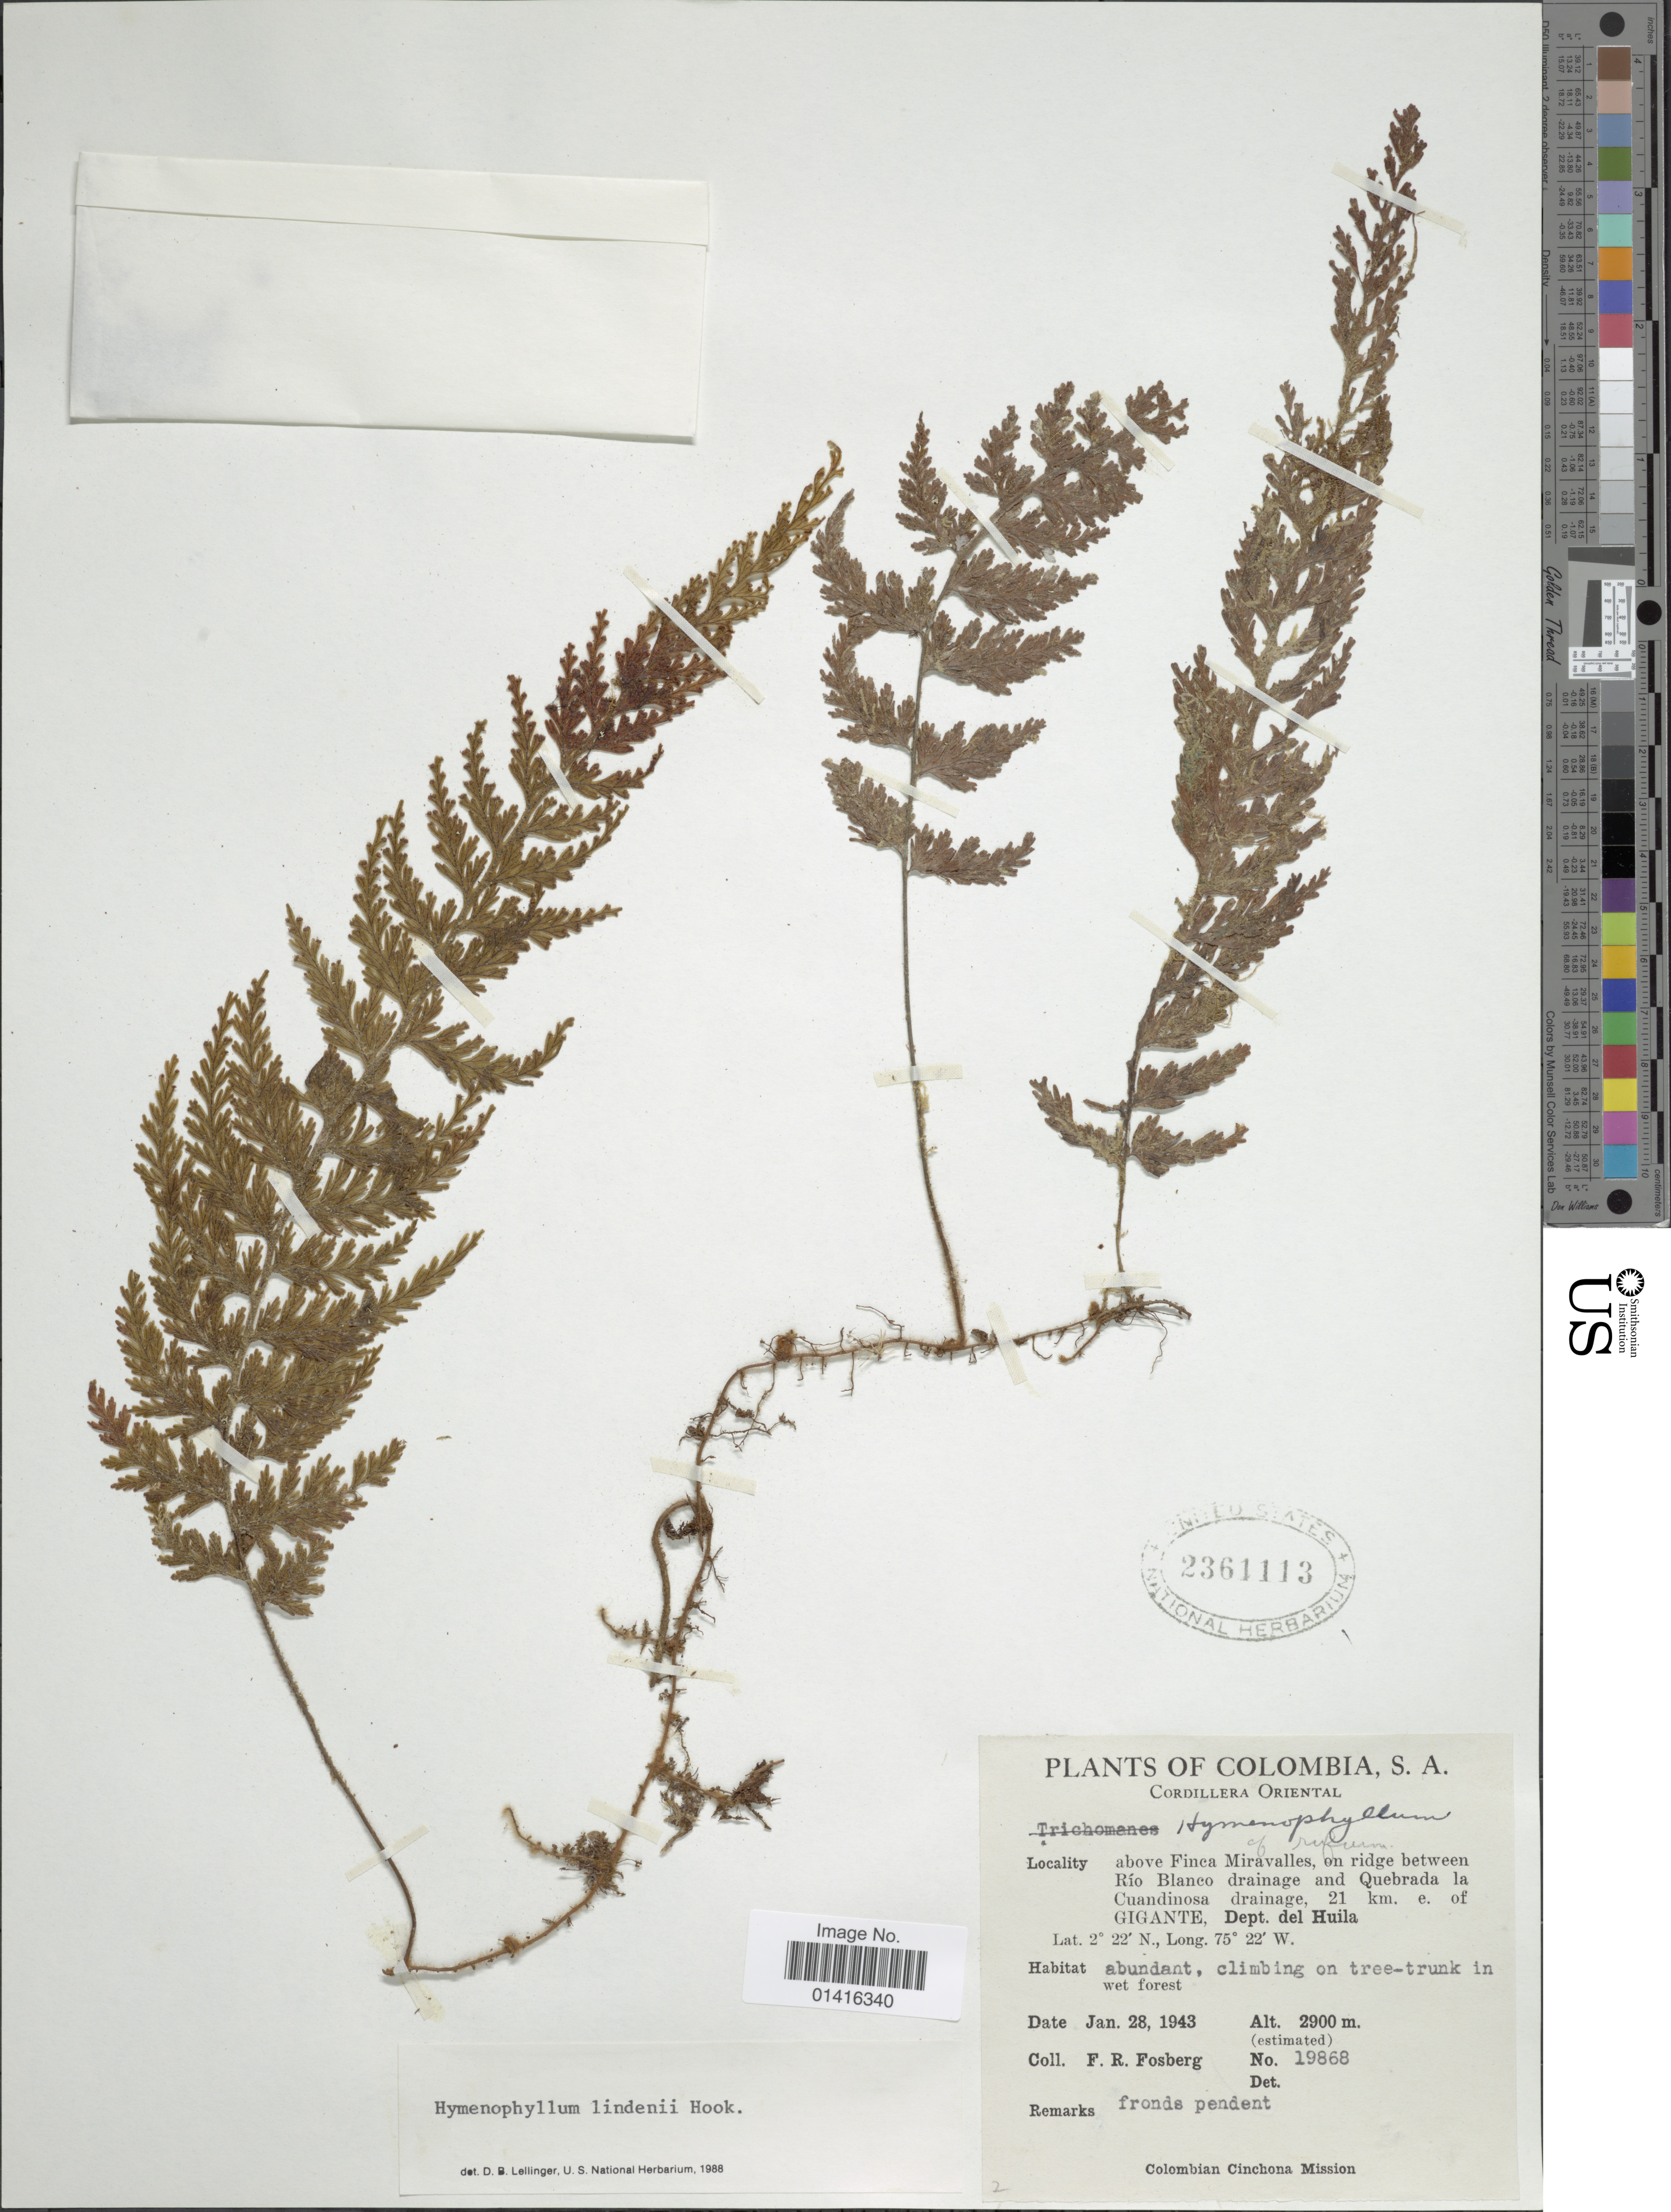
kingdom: Plantae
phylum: Tracheophyta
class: Polypodiopsida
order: Hymenophyllales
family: Hymenophyllaceae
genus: Hymenophyllum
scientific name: Hymenophyllum lindenii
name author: Hook.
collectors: F. R. Fosberg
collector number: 19868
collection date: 1943-01-28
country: Colombia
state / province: Huila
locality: Above Finca Miravalles, on ridge between Río Blanco drainage and Quebrada la Cuandinosa drainage, 21 km e. of GIGANTE.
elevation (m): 2900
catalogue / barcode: US 2361113